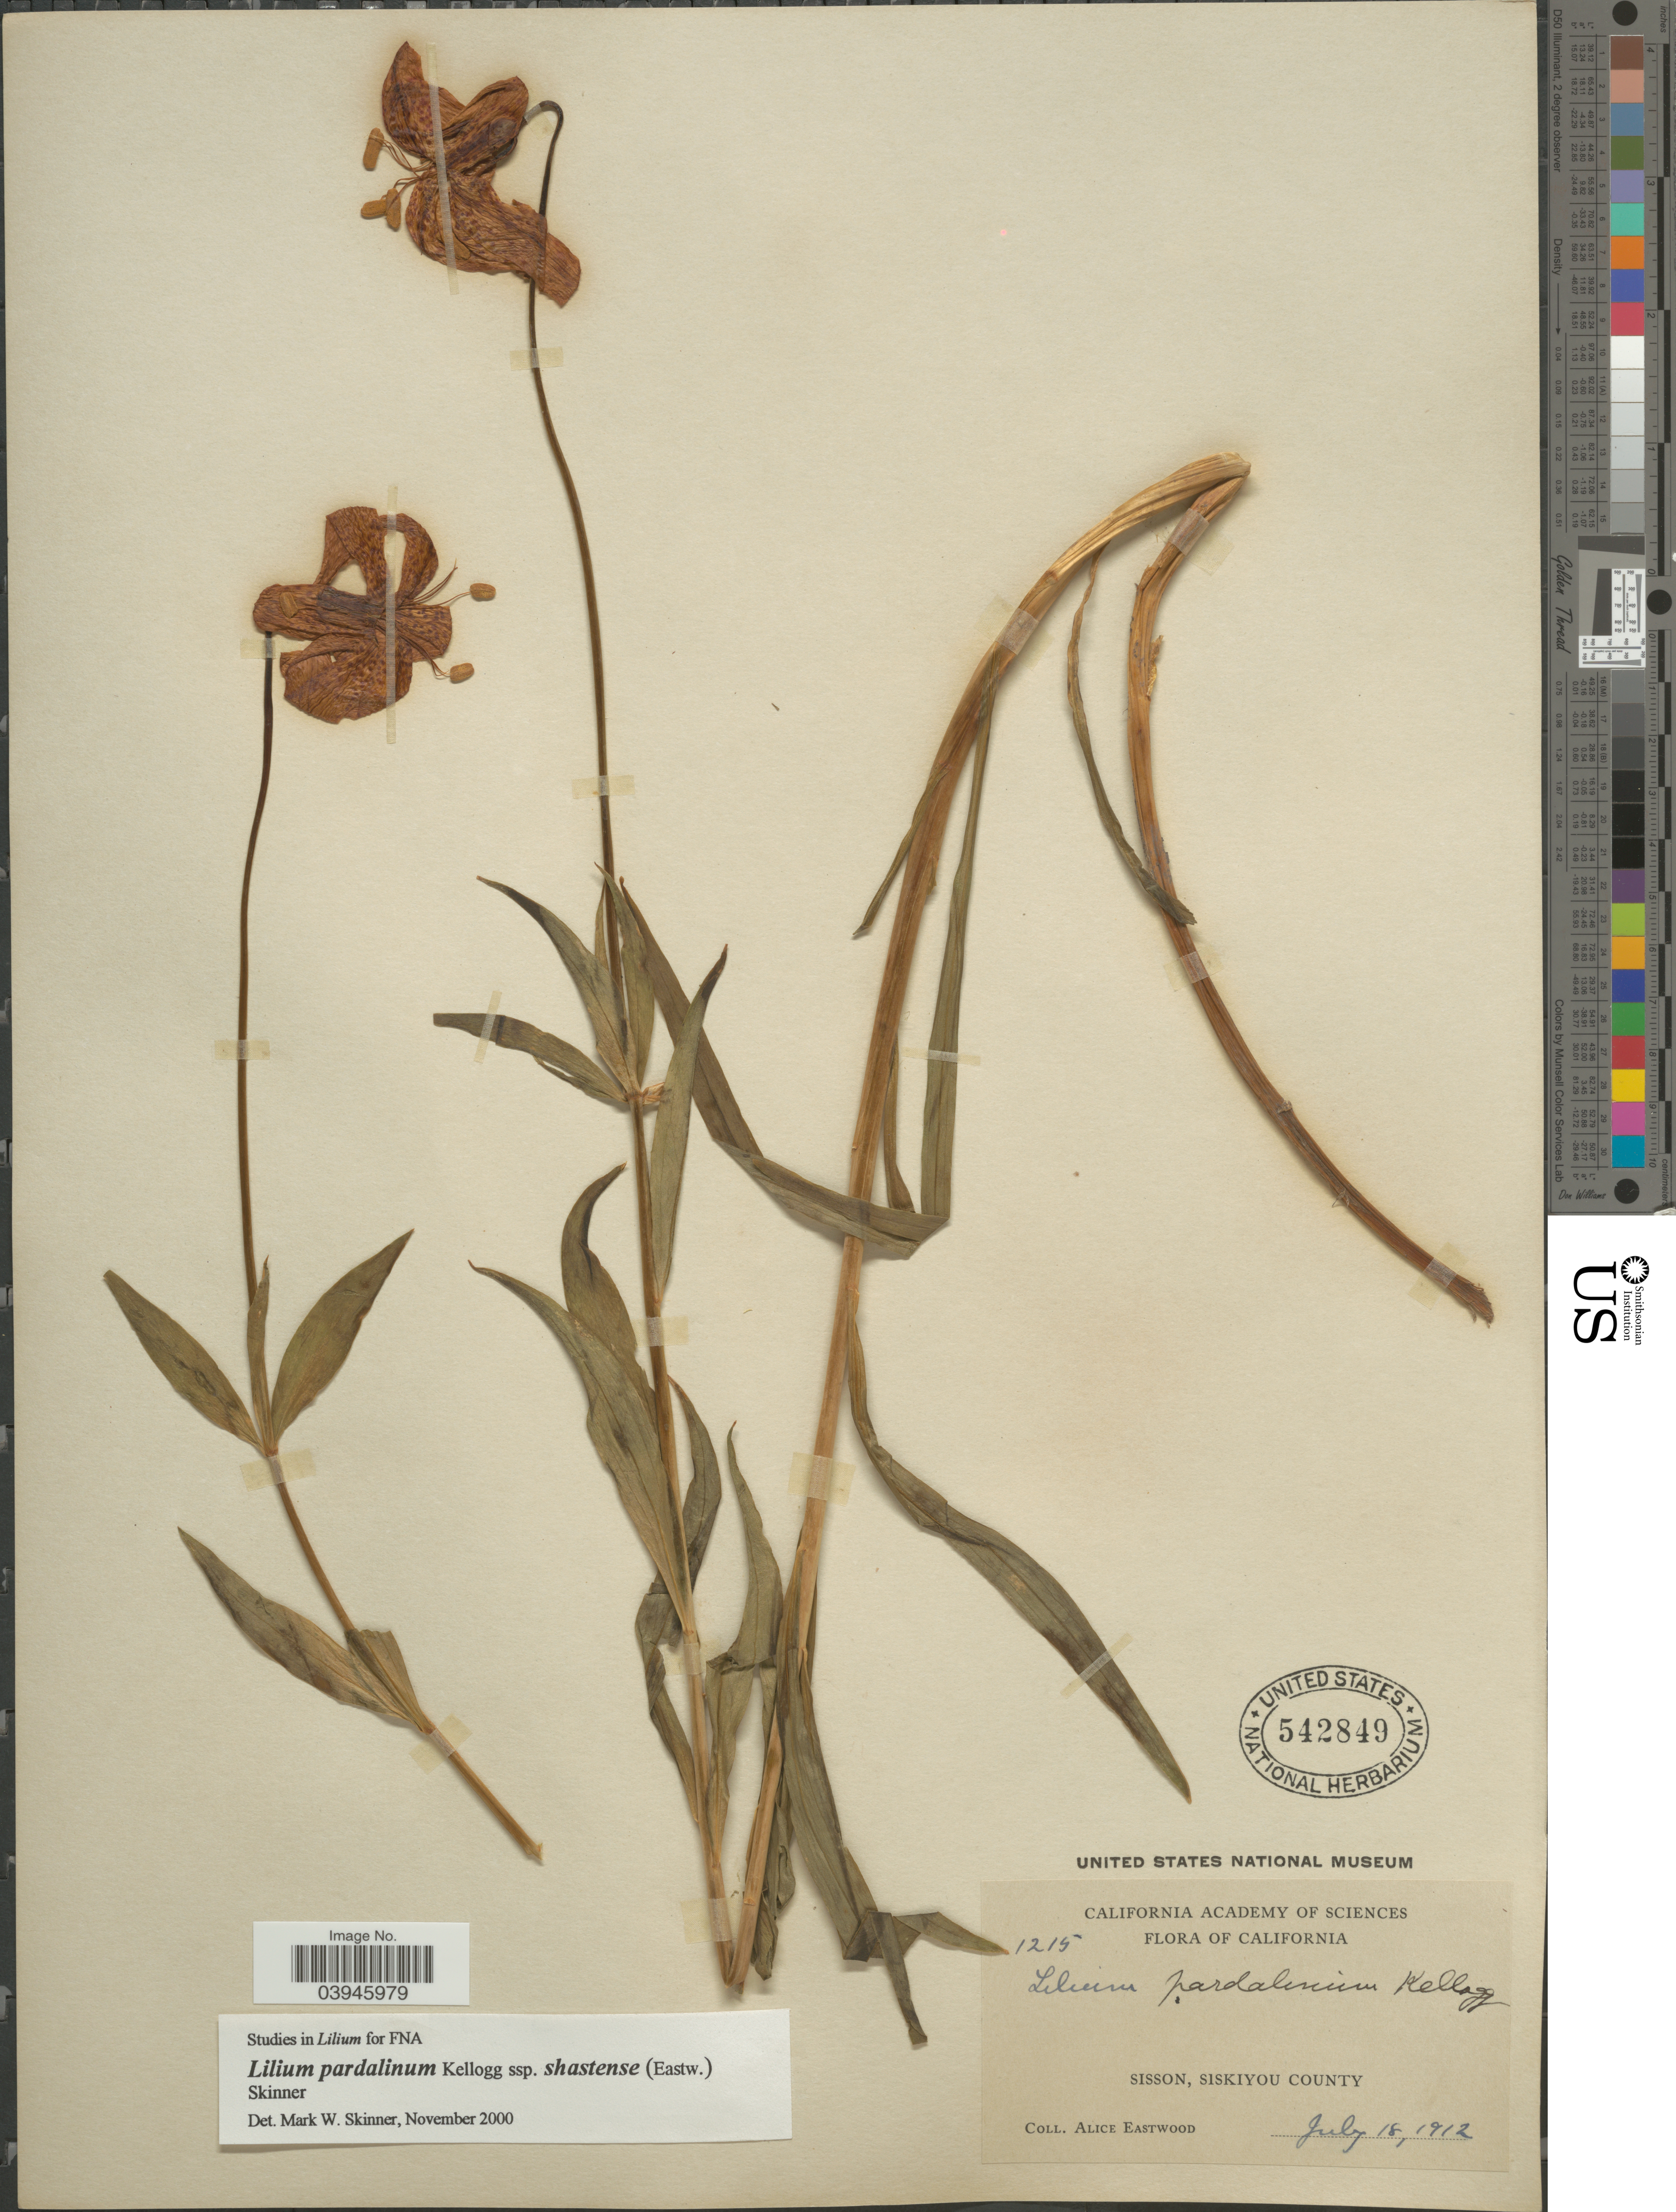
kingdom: Plantae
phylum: Tracheophyta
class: Liliopsida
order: Liliales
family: Liliaceae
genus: Lilium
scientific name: Lilium nevadense var. shastense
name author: Eastw.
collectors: A. Eastwood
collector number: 1215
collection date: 1912-07-18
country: United States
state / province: California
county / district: Siskiyou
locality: Sisson, Siskiyou County.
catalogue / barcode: US 542849